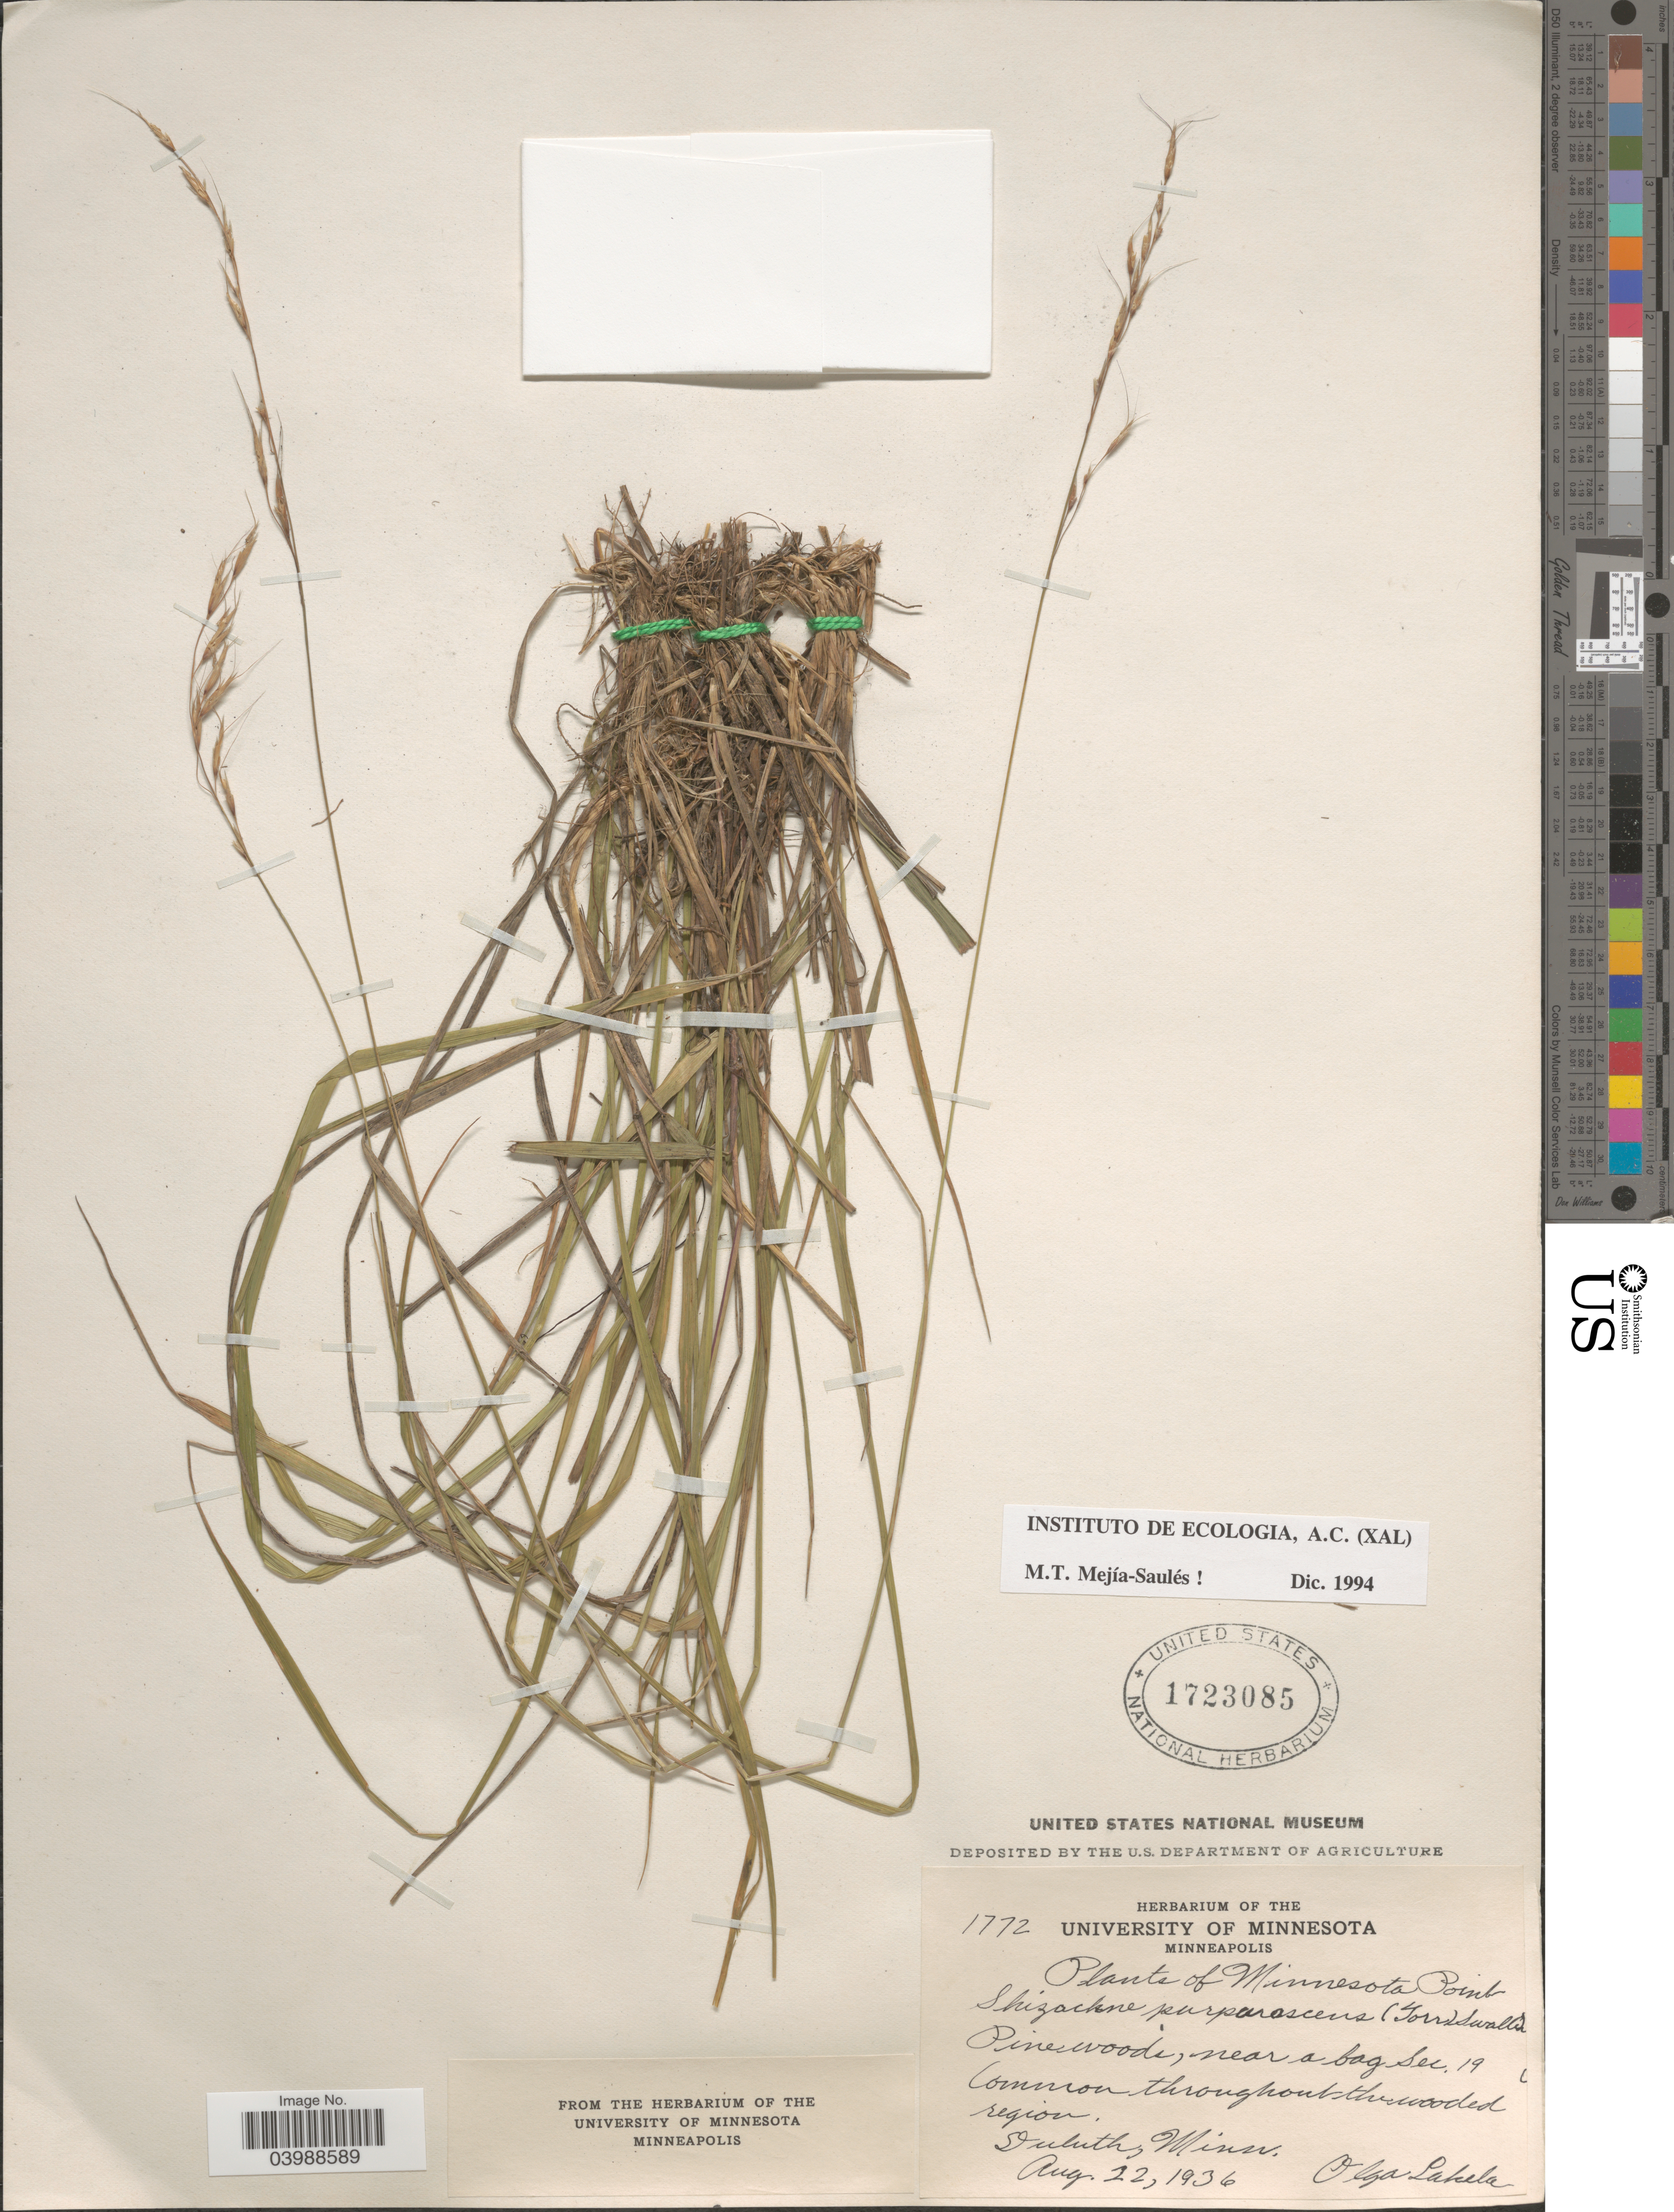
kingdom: Plantae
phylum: Tracheophyta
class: Liliopsida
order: Poales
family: Poaceae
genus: Schizachne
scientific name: Schizachne purpurascens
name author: (Torr.) Swallen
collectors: O. K. Lakela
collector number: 1772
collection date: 1936-08-22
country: United States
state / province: Minnesota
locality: Minnesota Point. Near a bog Sec. 19. Duluth.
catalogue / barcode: US 1723085